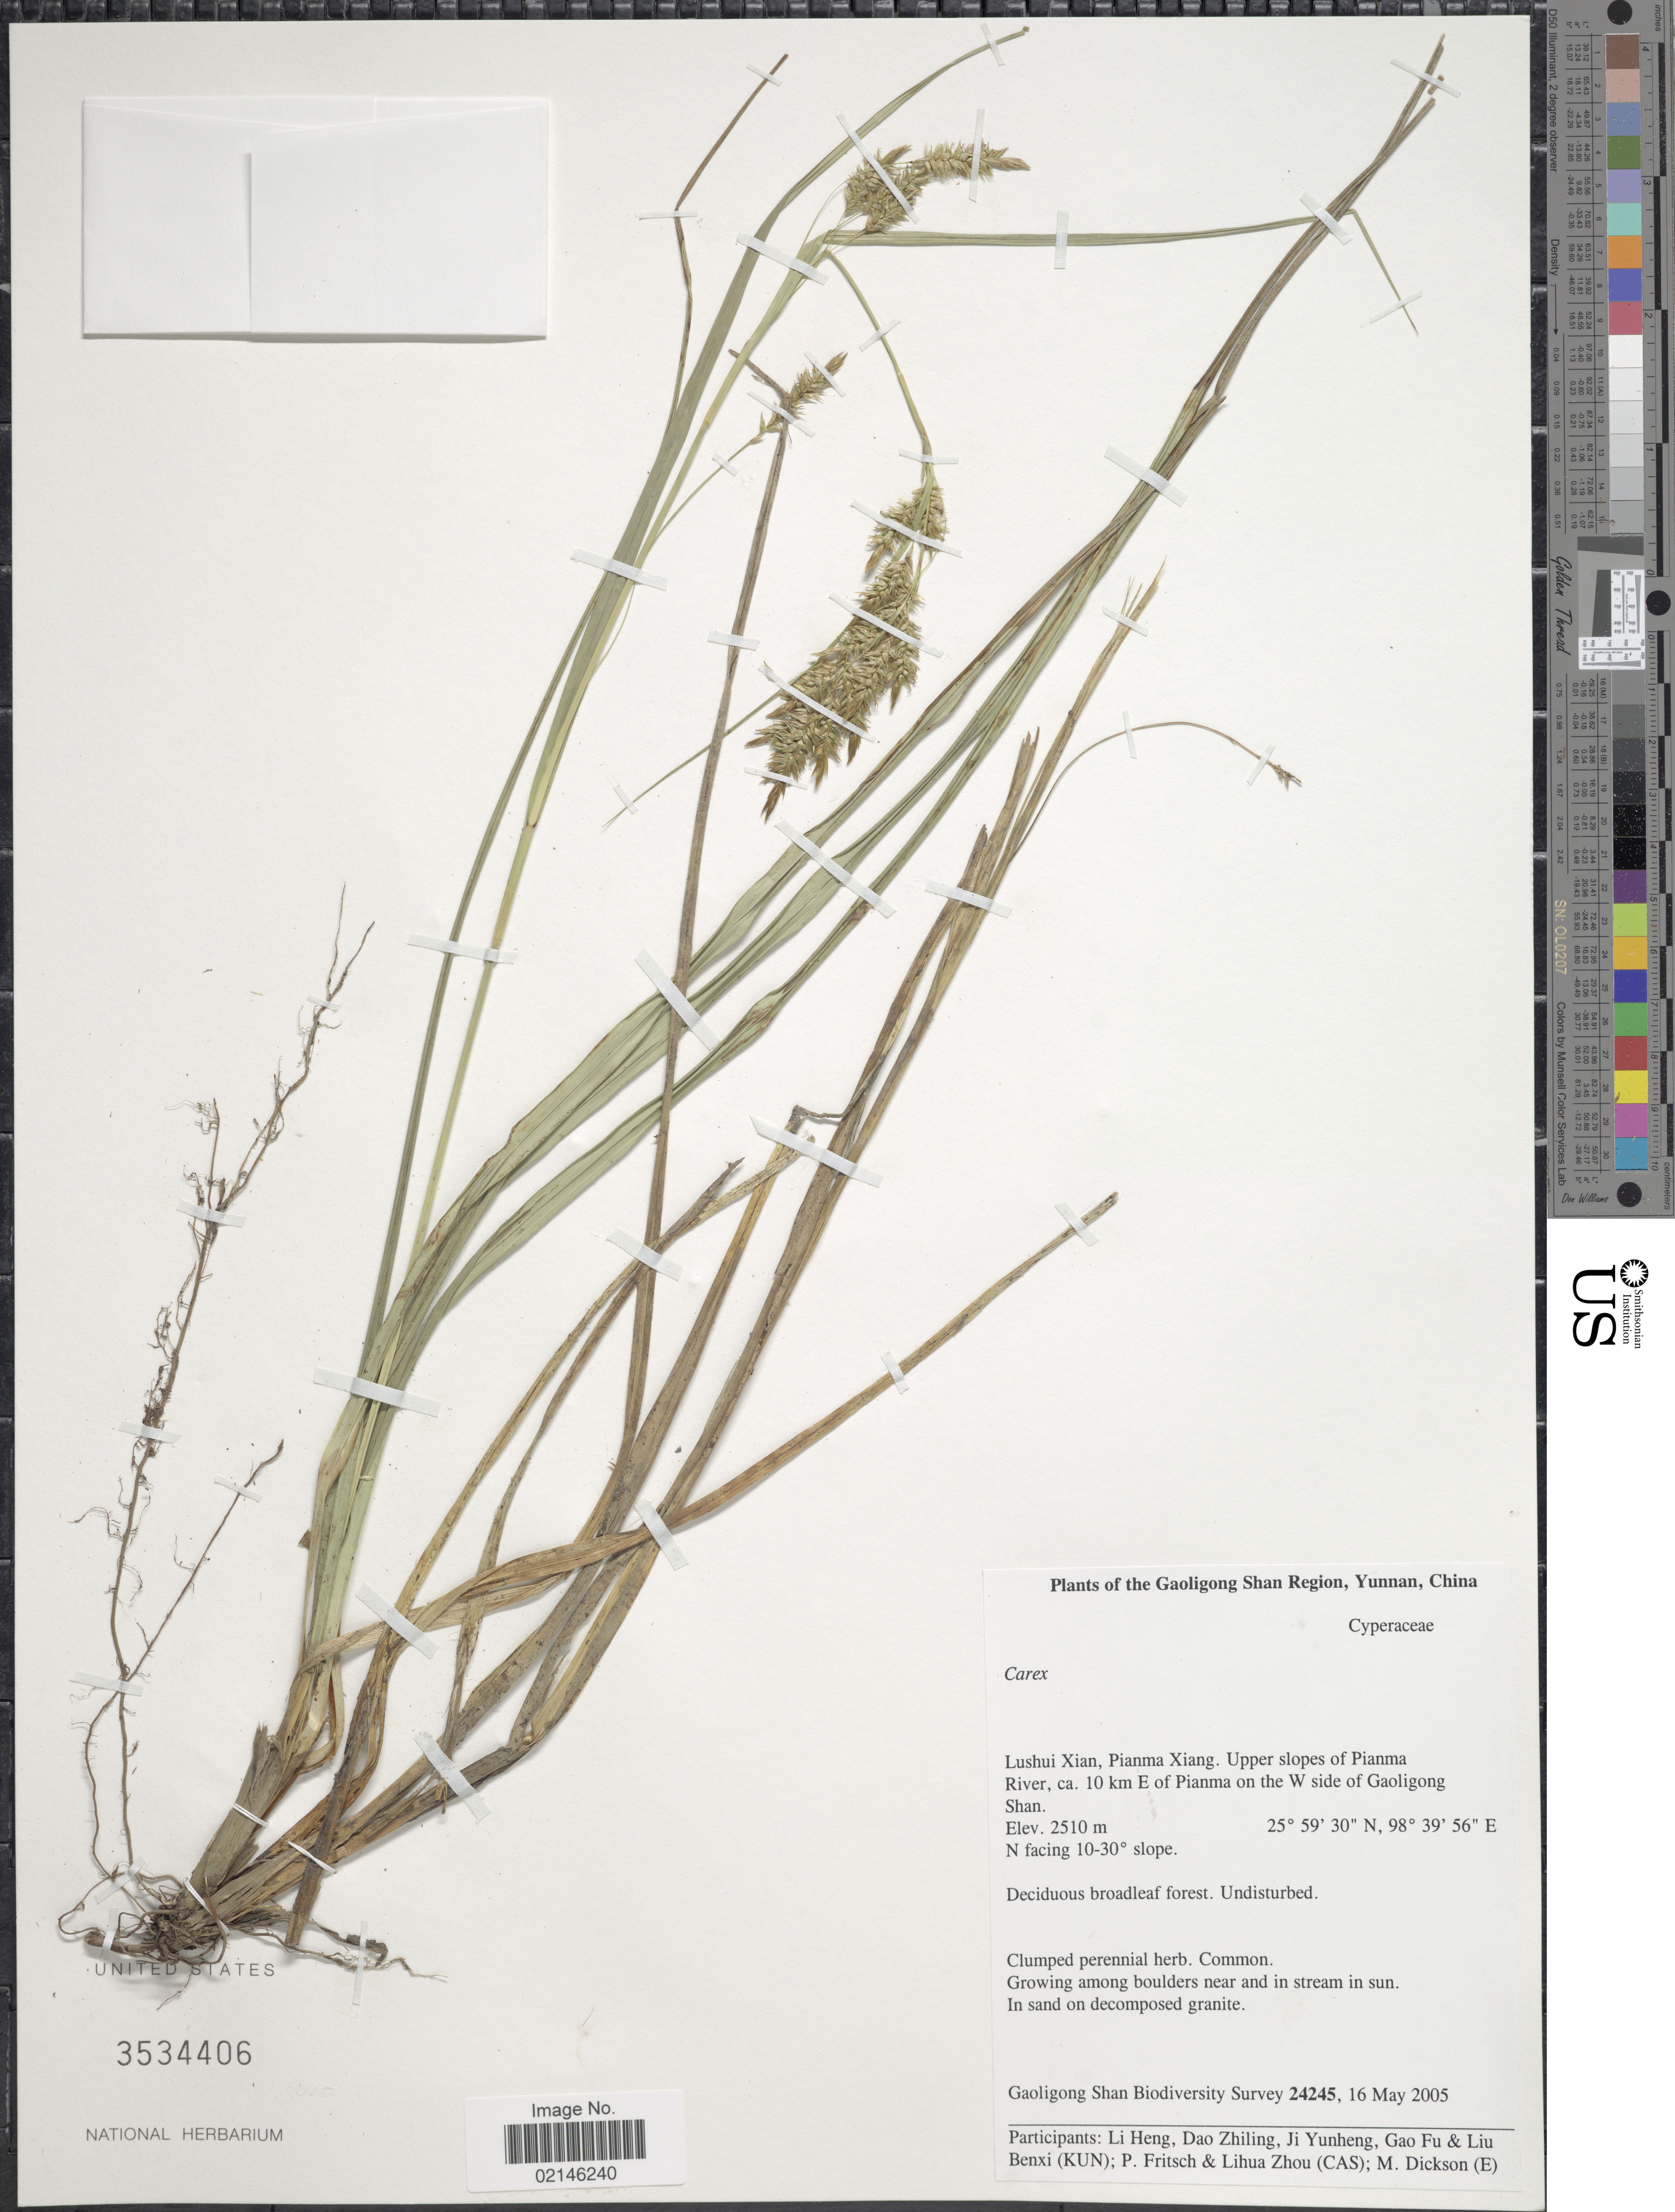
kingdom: Plantae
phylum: Tracheophyta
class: Liliopsida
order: Poales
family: Cyperaceae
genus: Carex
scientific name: Carex sp.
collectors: Gaoligong Shan Biodiversity Survey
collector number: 24245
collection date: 2005-05-16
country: China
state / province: Yunnan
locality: Gaoligong Shan Region. Lushui Xian, Pianma Xiang. Upper slopes of Pianma River, ca. 10 km E of Pianma on the W side of Gaoligong Shan. N facing 10-30° slope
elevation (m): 2510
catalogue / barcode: US 3534406